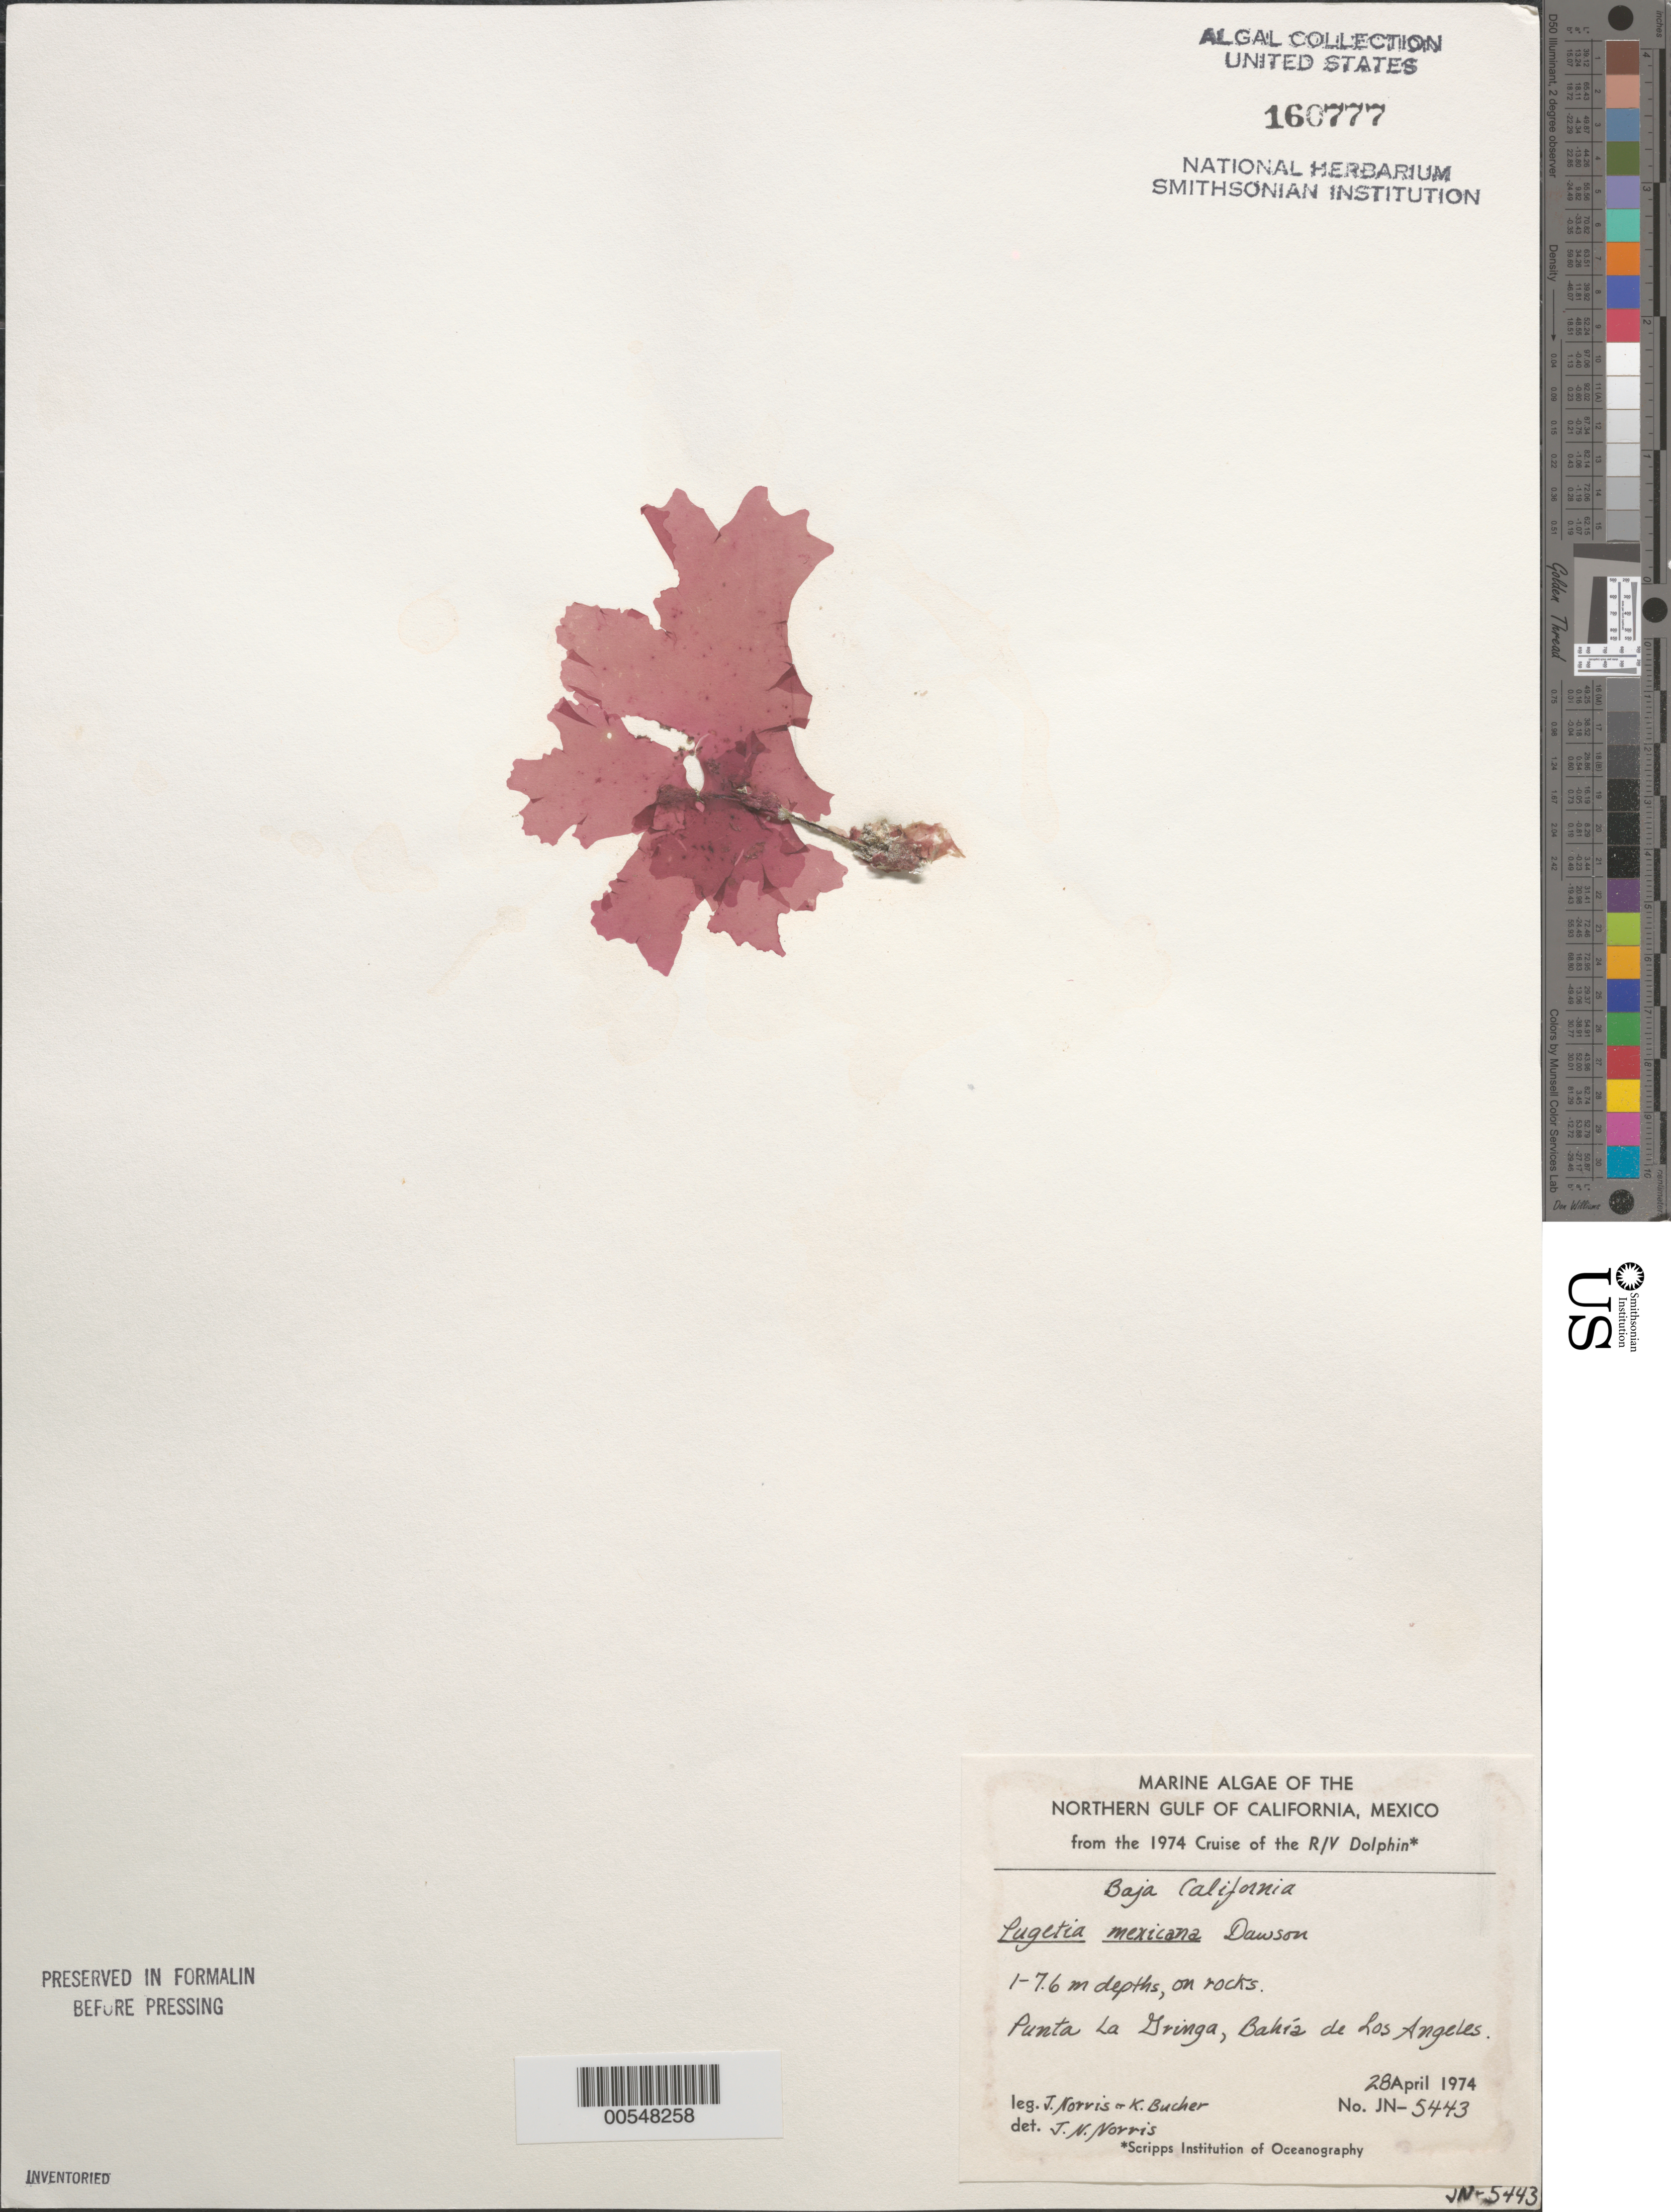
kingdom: Plantae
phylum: Rhodophyta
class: Florideophyceae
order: Gigartinales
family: Kallymeniaceae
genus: Pugetia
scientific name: Pugetia mexicana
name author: E.Y. Dawson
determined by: Norris, James N.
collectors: J. N. Norris & K. E. Bucher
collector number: JN-5443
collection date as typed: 28 Apr 1974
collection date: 1974-04-28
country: Mexico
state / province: Baja California Norte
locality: Punta La Gringa, Bahia de los Angeles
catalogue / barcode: US 160777